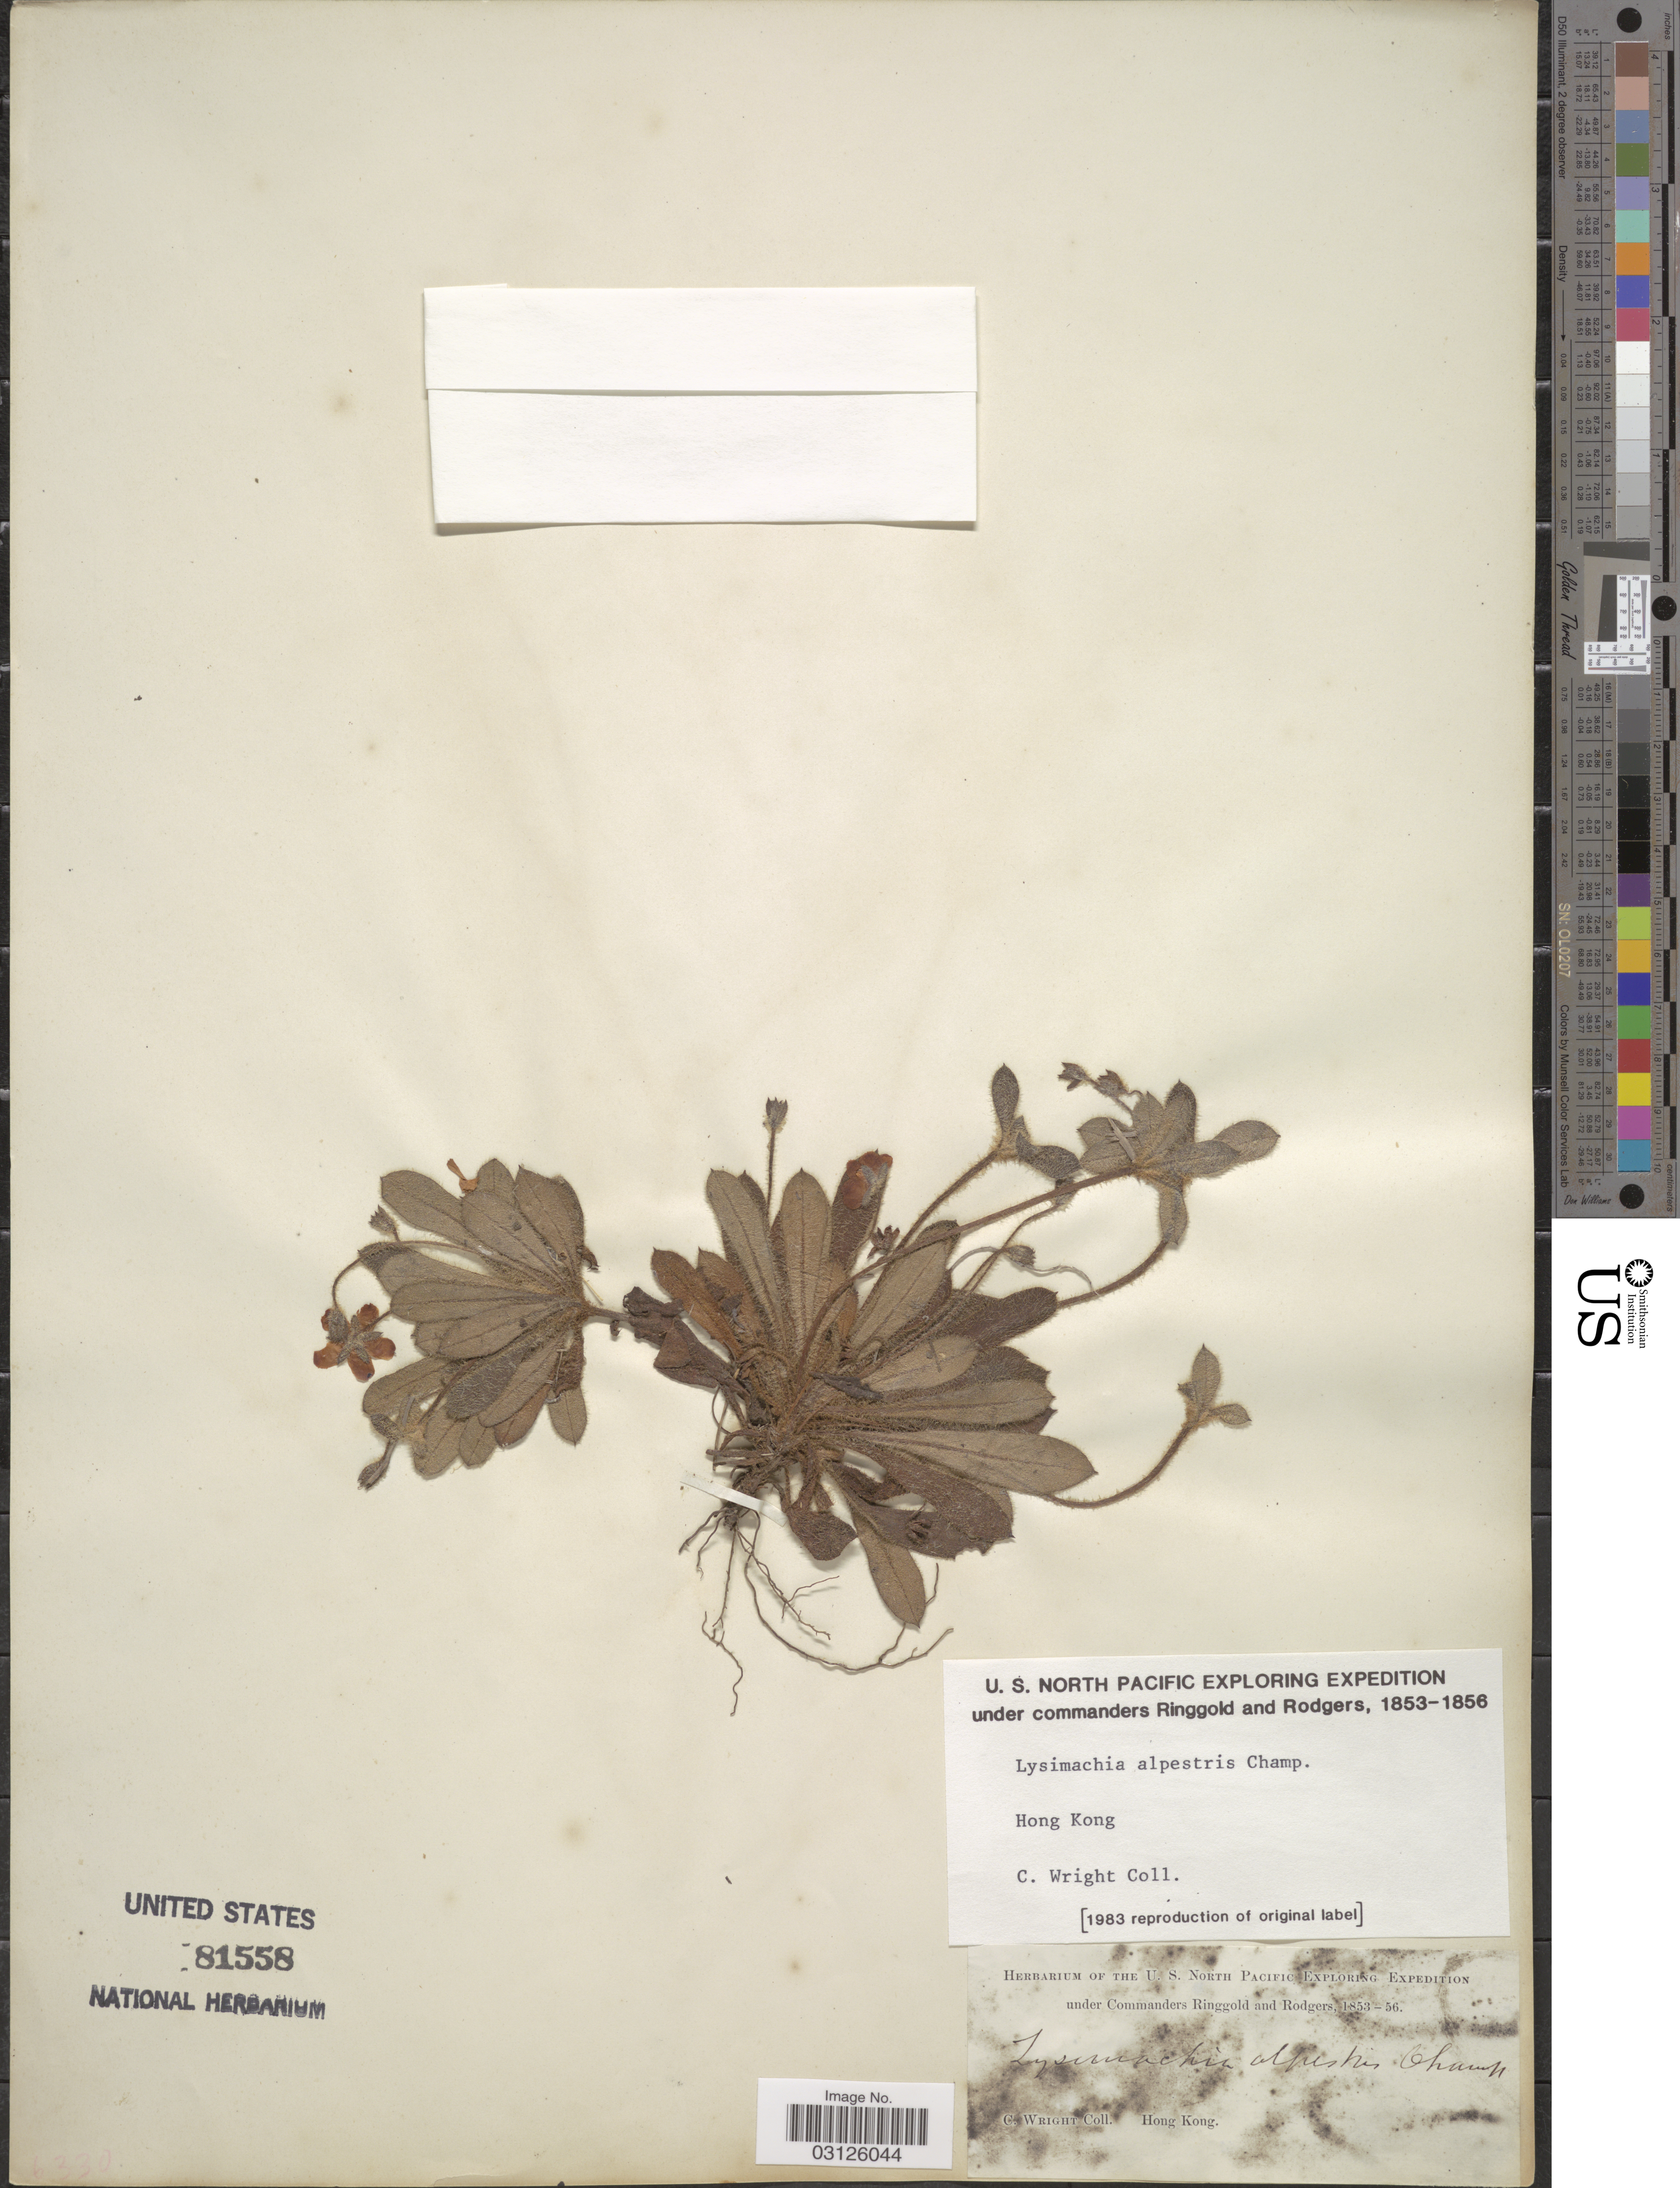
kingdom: Plantae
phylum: Tracheophyta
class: Magnoliopsida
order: Ericales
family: Primulaceae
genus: Lysimachia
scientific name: Lysimachia alpestris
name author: Champ. ex Benth.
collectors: C. Wright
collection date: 1853/1856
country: China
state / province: Hong Kong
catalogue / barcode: US 81558